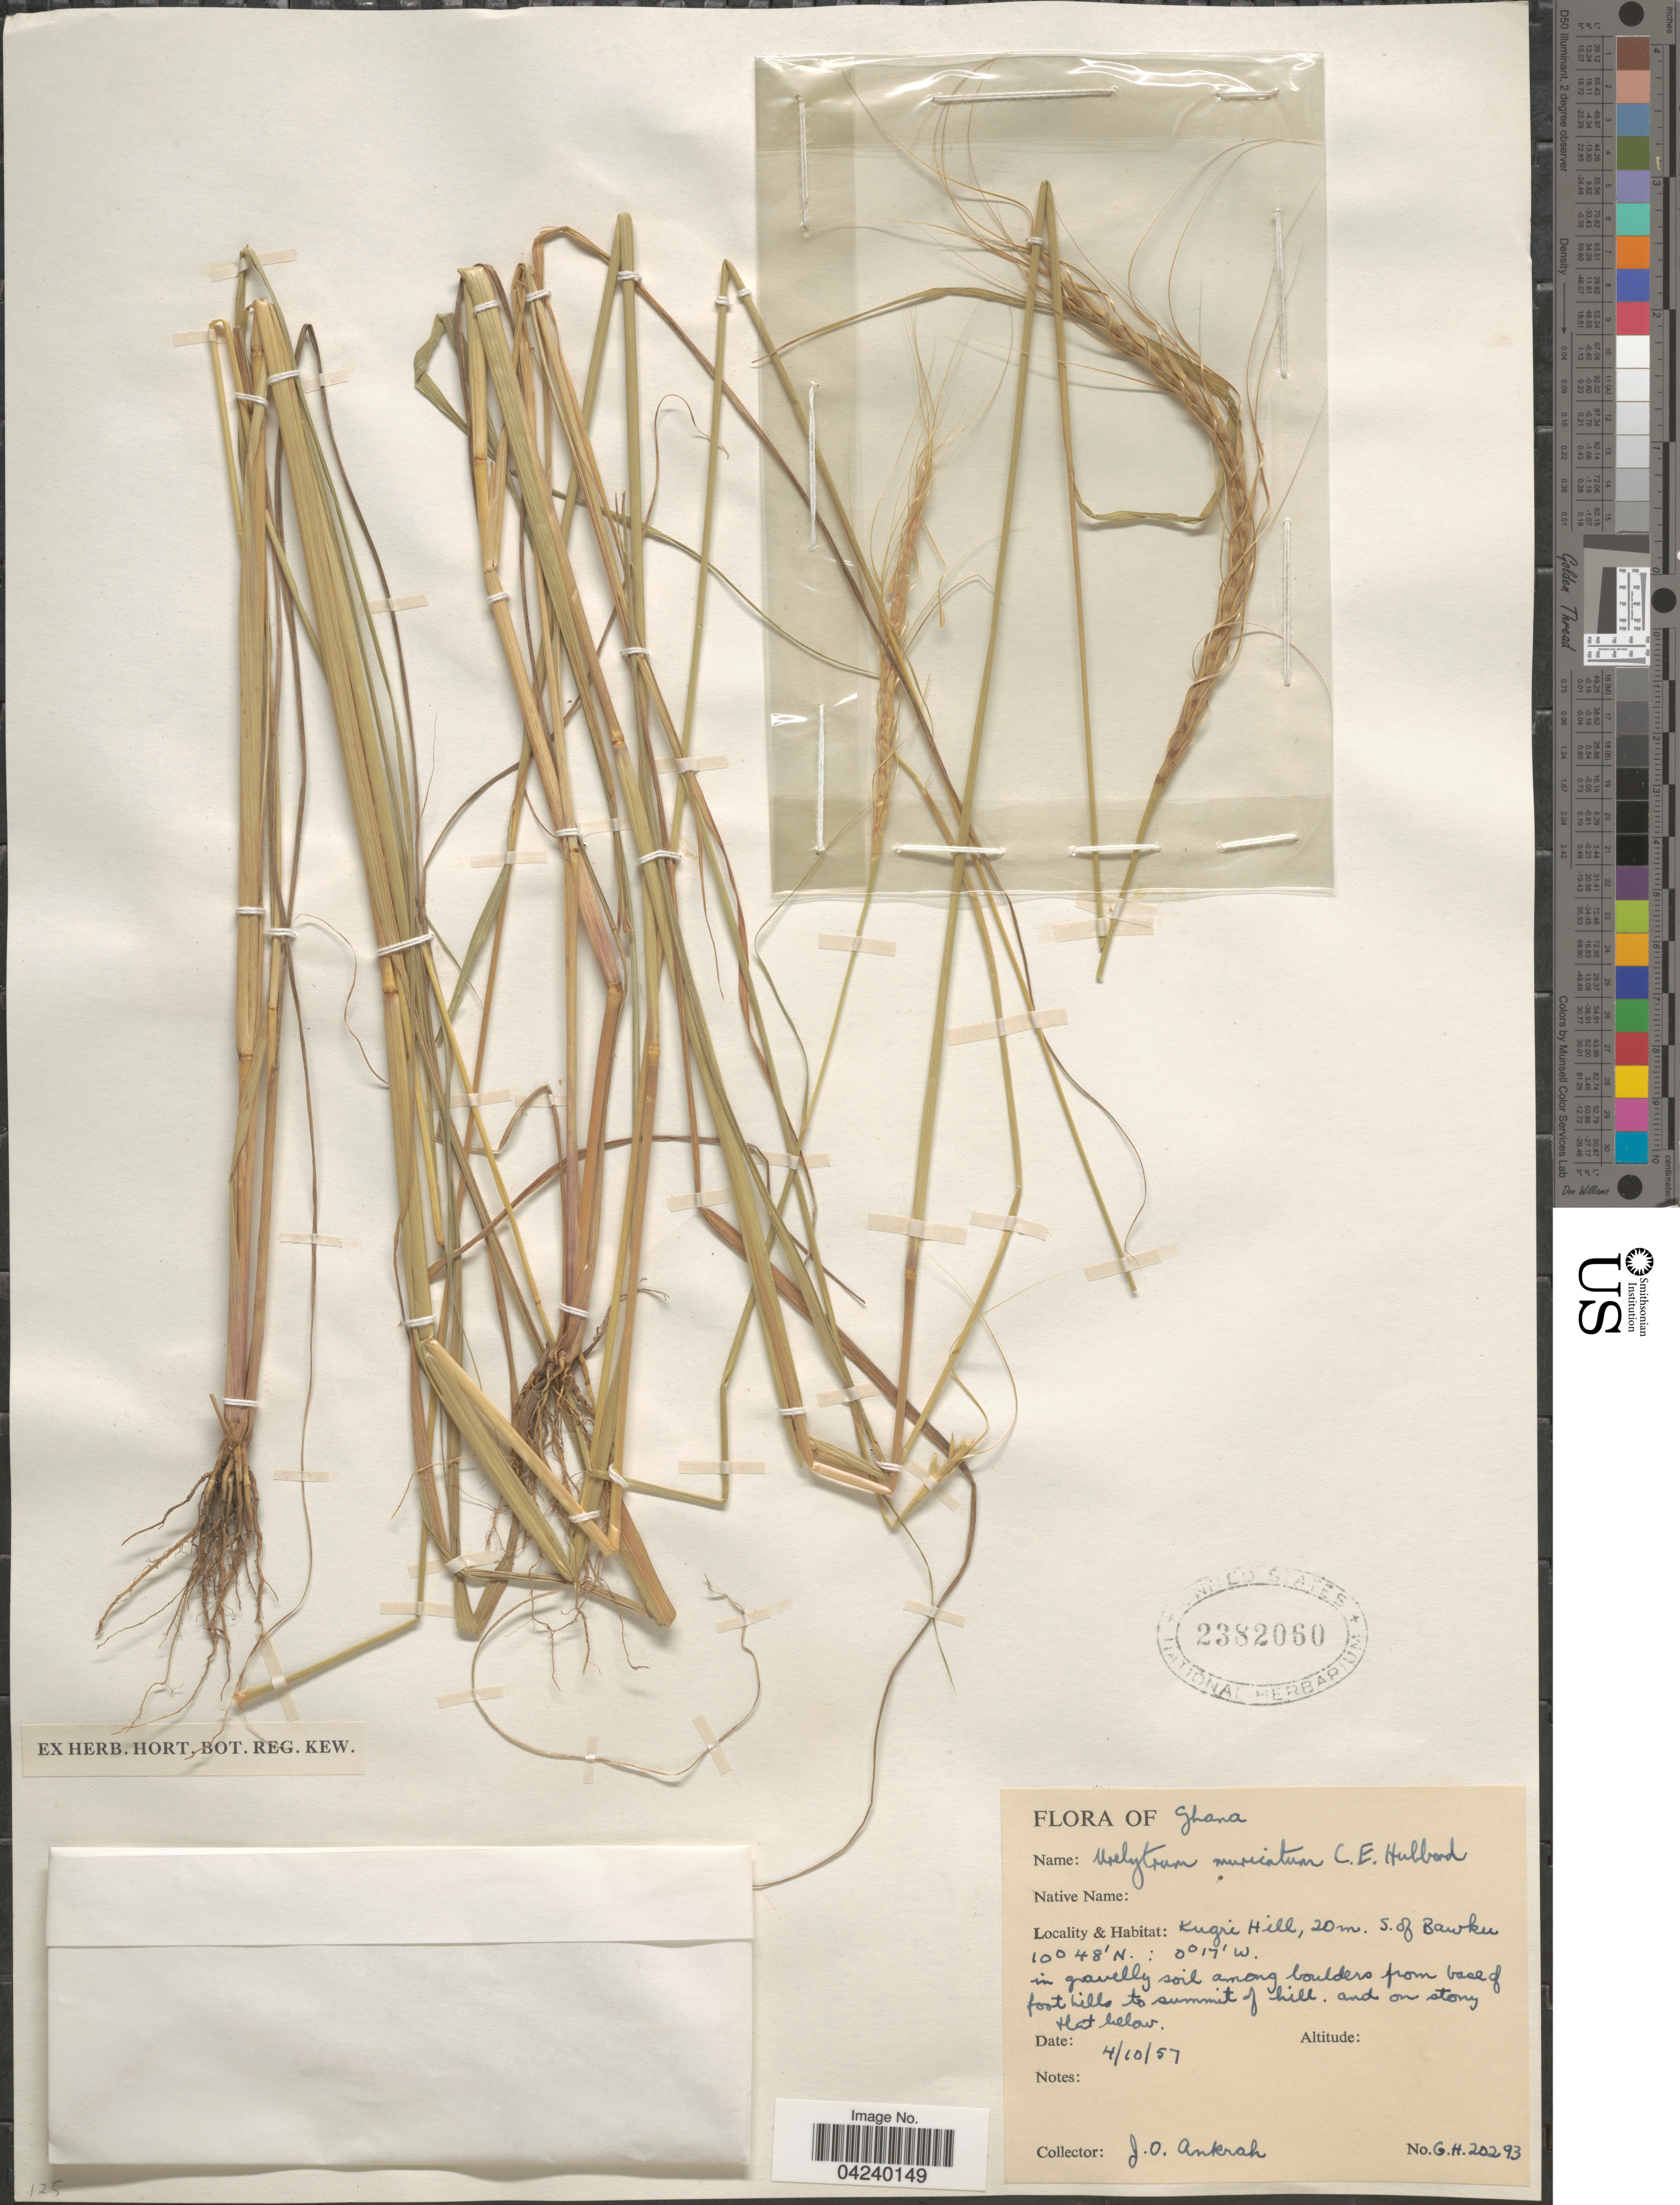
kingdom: Plantae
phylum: Tracheophyta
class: Liliopsida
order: Poales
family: Poaceae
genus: Urelytrum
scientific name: Urelytrum muricatum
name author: C. E. Hubb.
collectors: J. Ankrah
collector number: GH20293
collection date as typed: Transcribed d/m/y: 4/10/57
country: Ghana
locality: Kugri Hill, 20 m. S. of Bawku.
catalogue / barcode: US 2382060